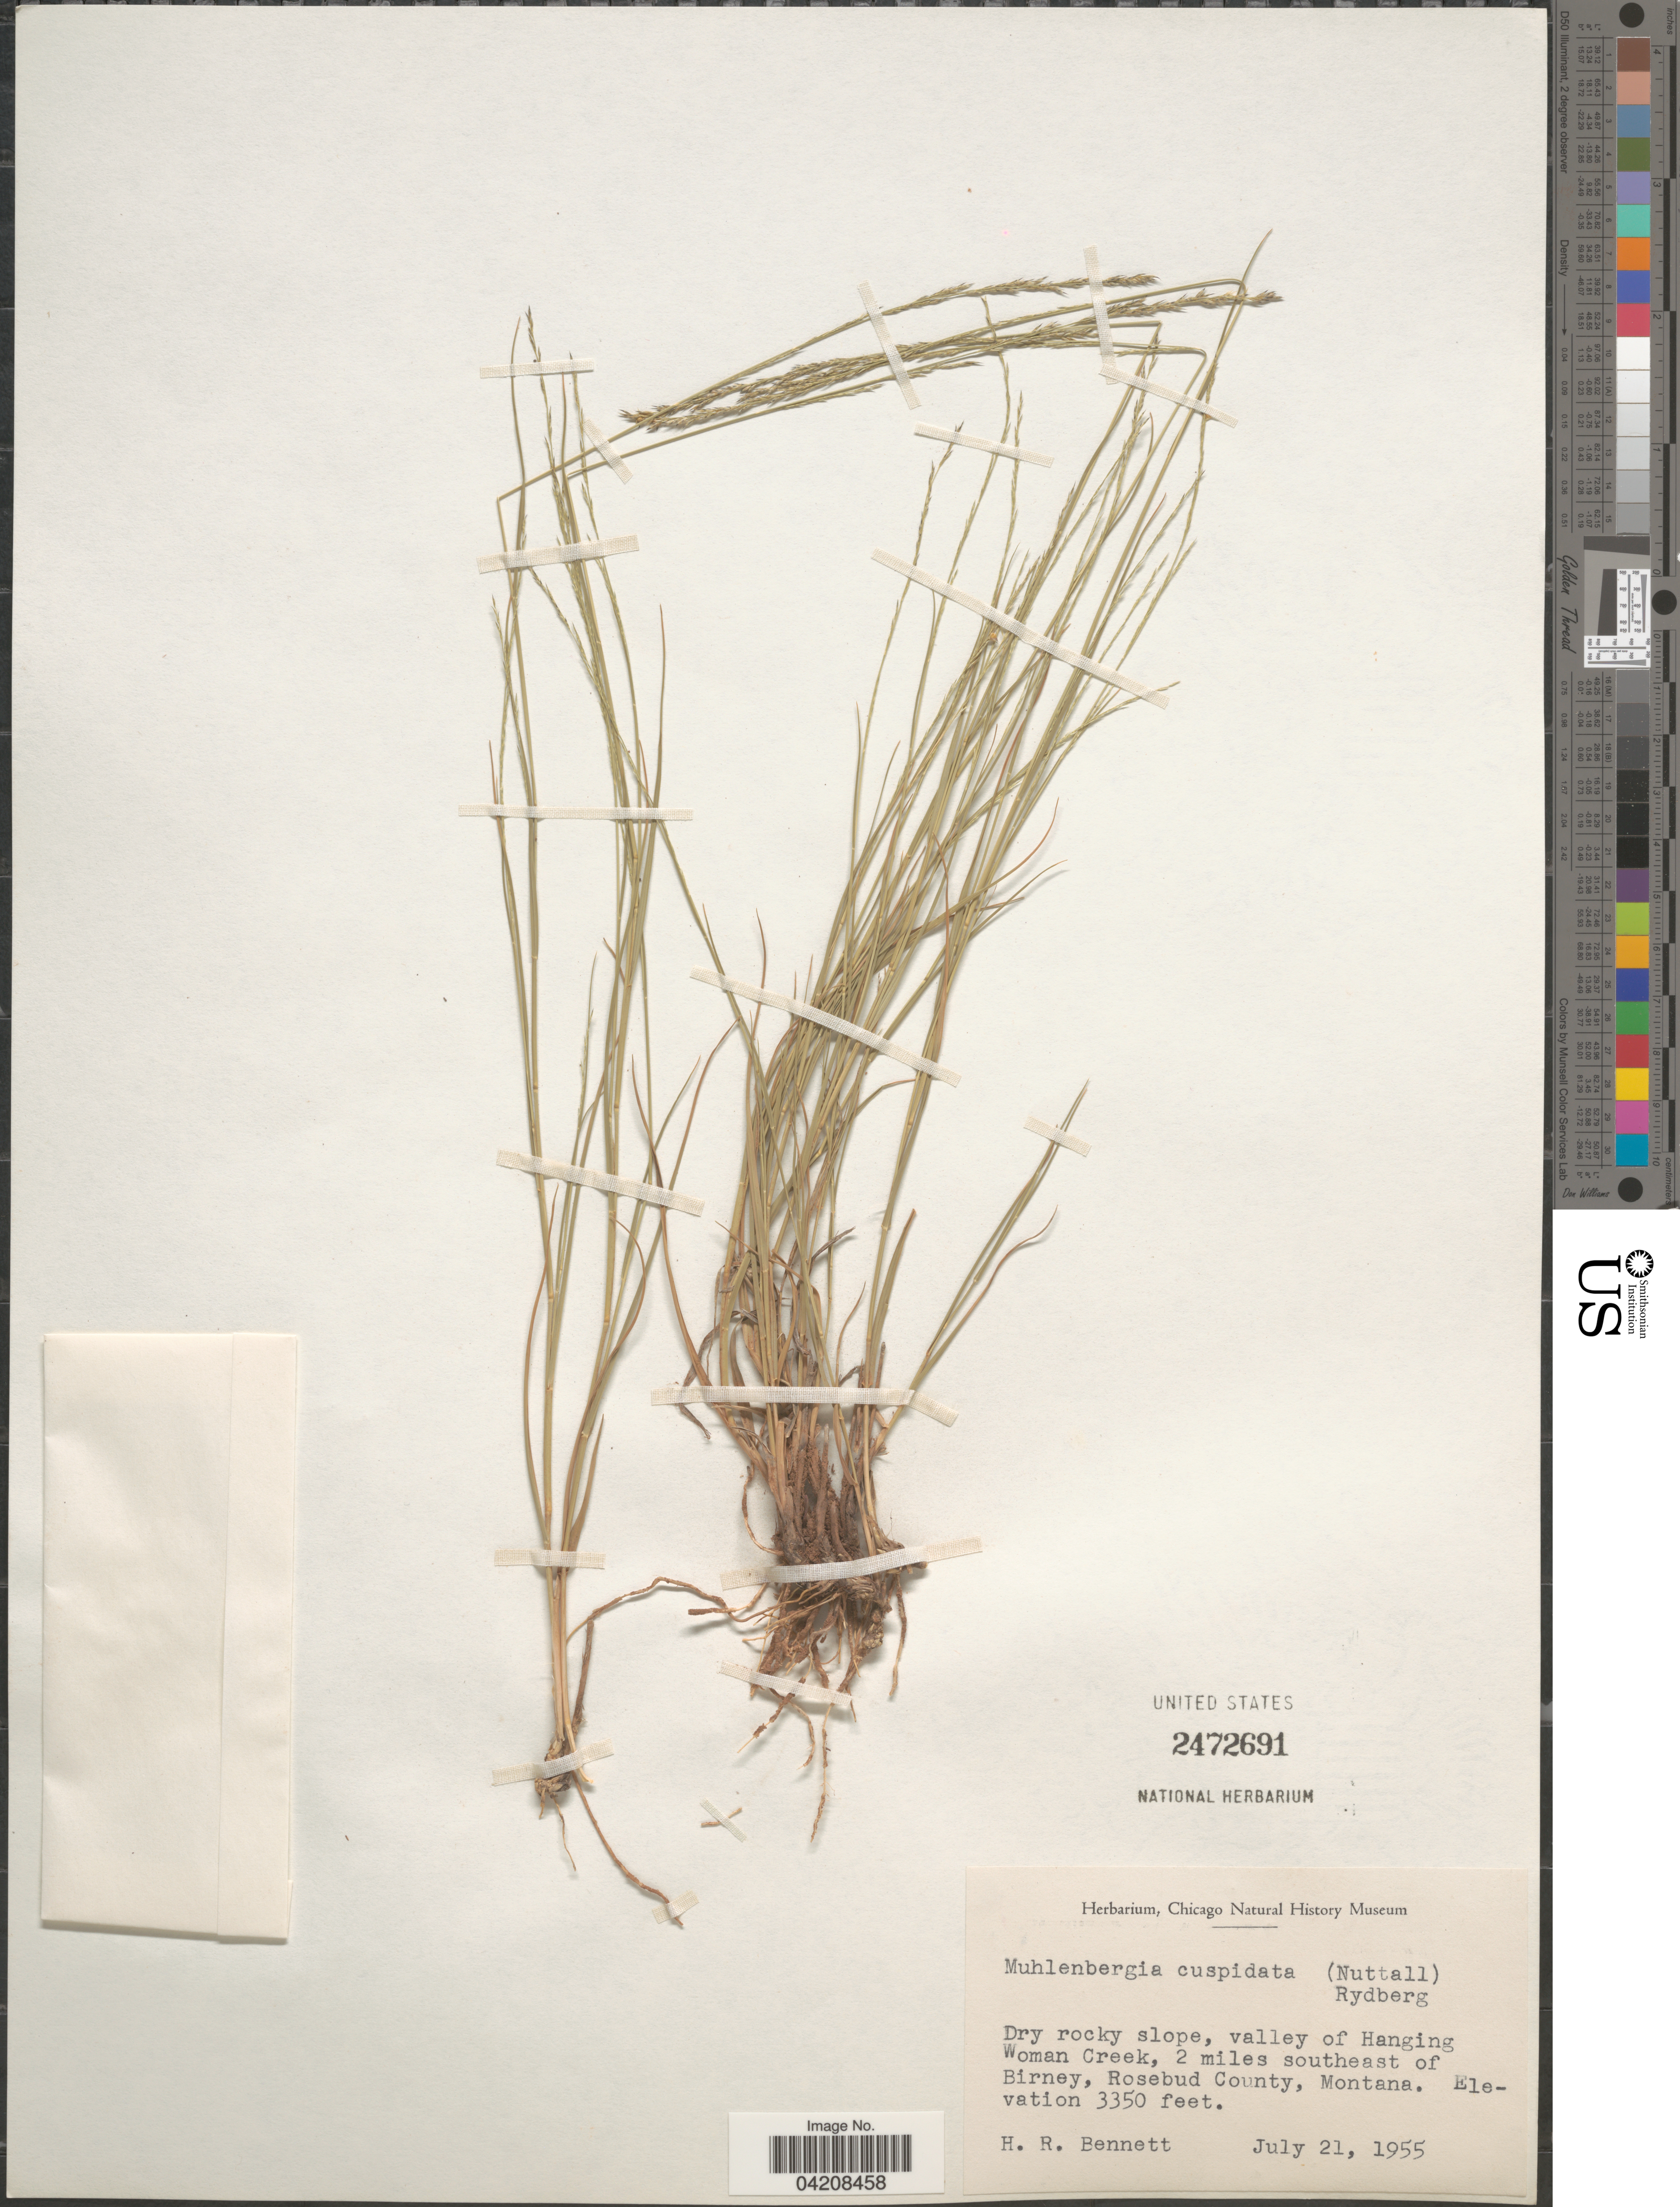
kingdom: Plantae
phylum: Tracheophyta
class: Liliopsida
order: Poales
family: Poaceae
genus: Muhlenbergia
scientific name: Muhlenbergia cuspidata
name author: (Torr. ex Hook.) Rydb.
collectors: H. R. Bennett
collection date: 1955-07-21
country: United States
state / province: Montana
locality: Dry rocky slope, valley of Hanging Woman Creek, 2 miles southeast of Birney, Rosebud County.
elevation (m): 1021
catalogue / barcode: US 2472691